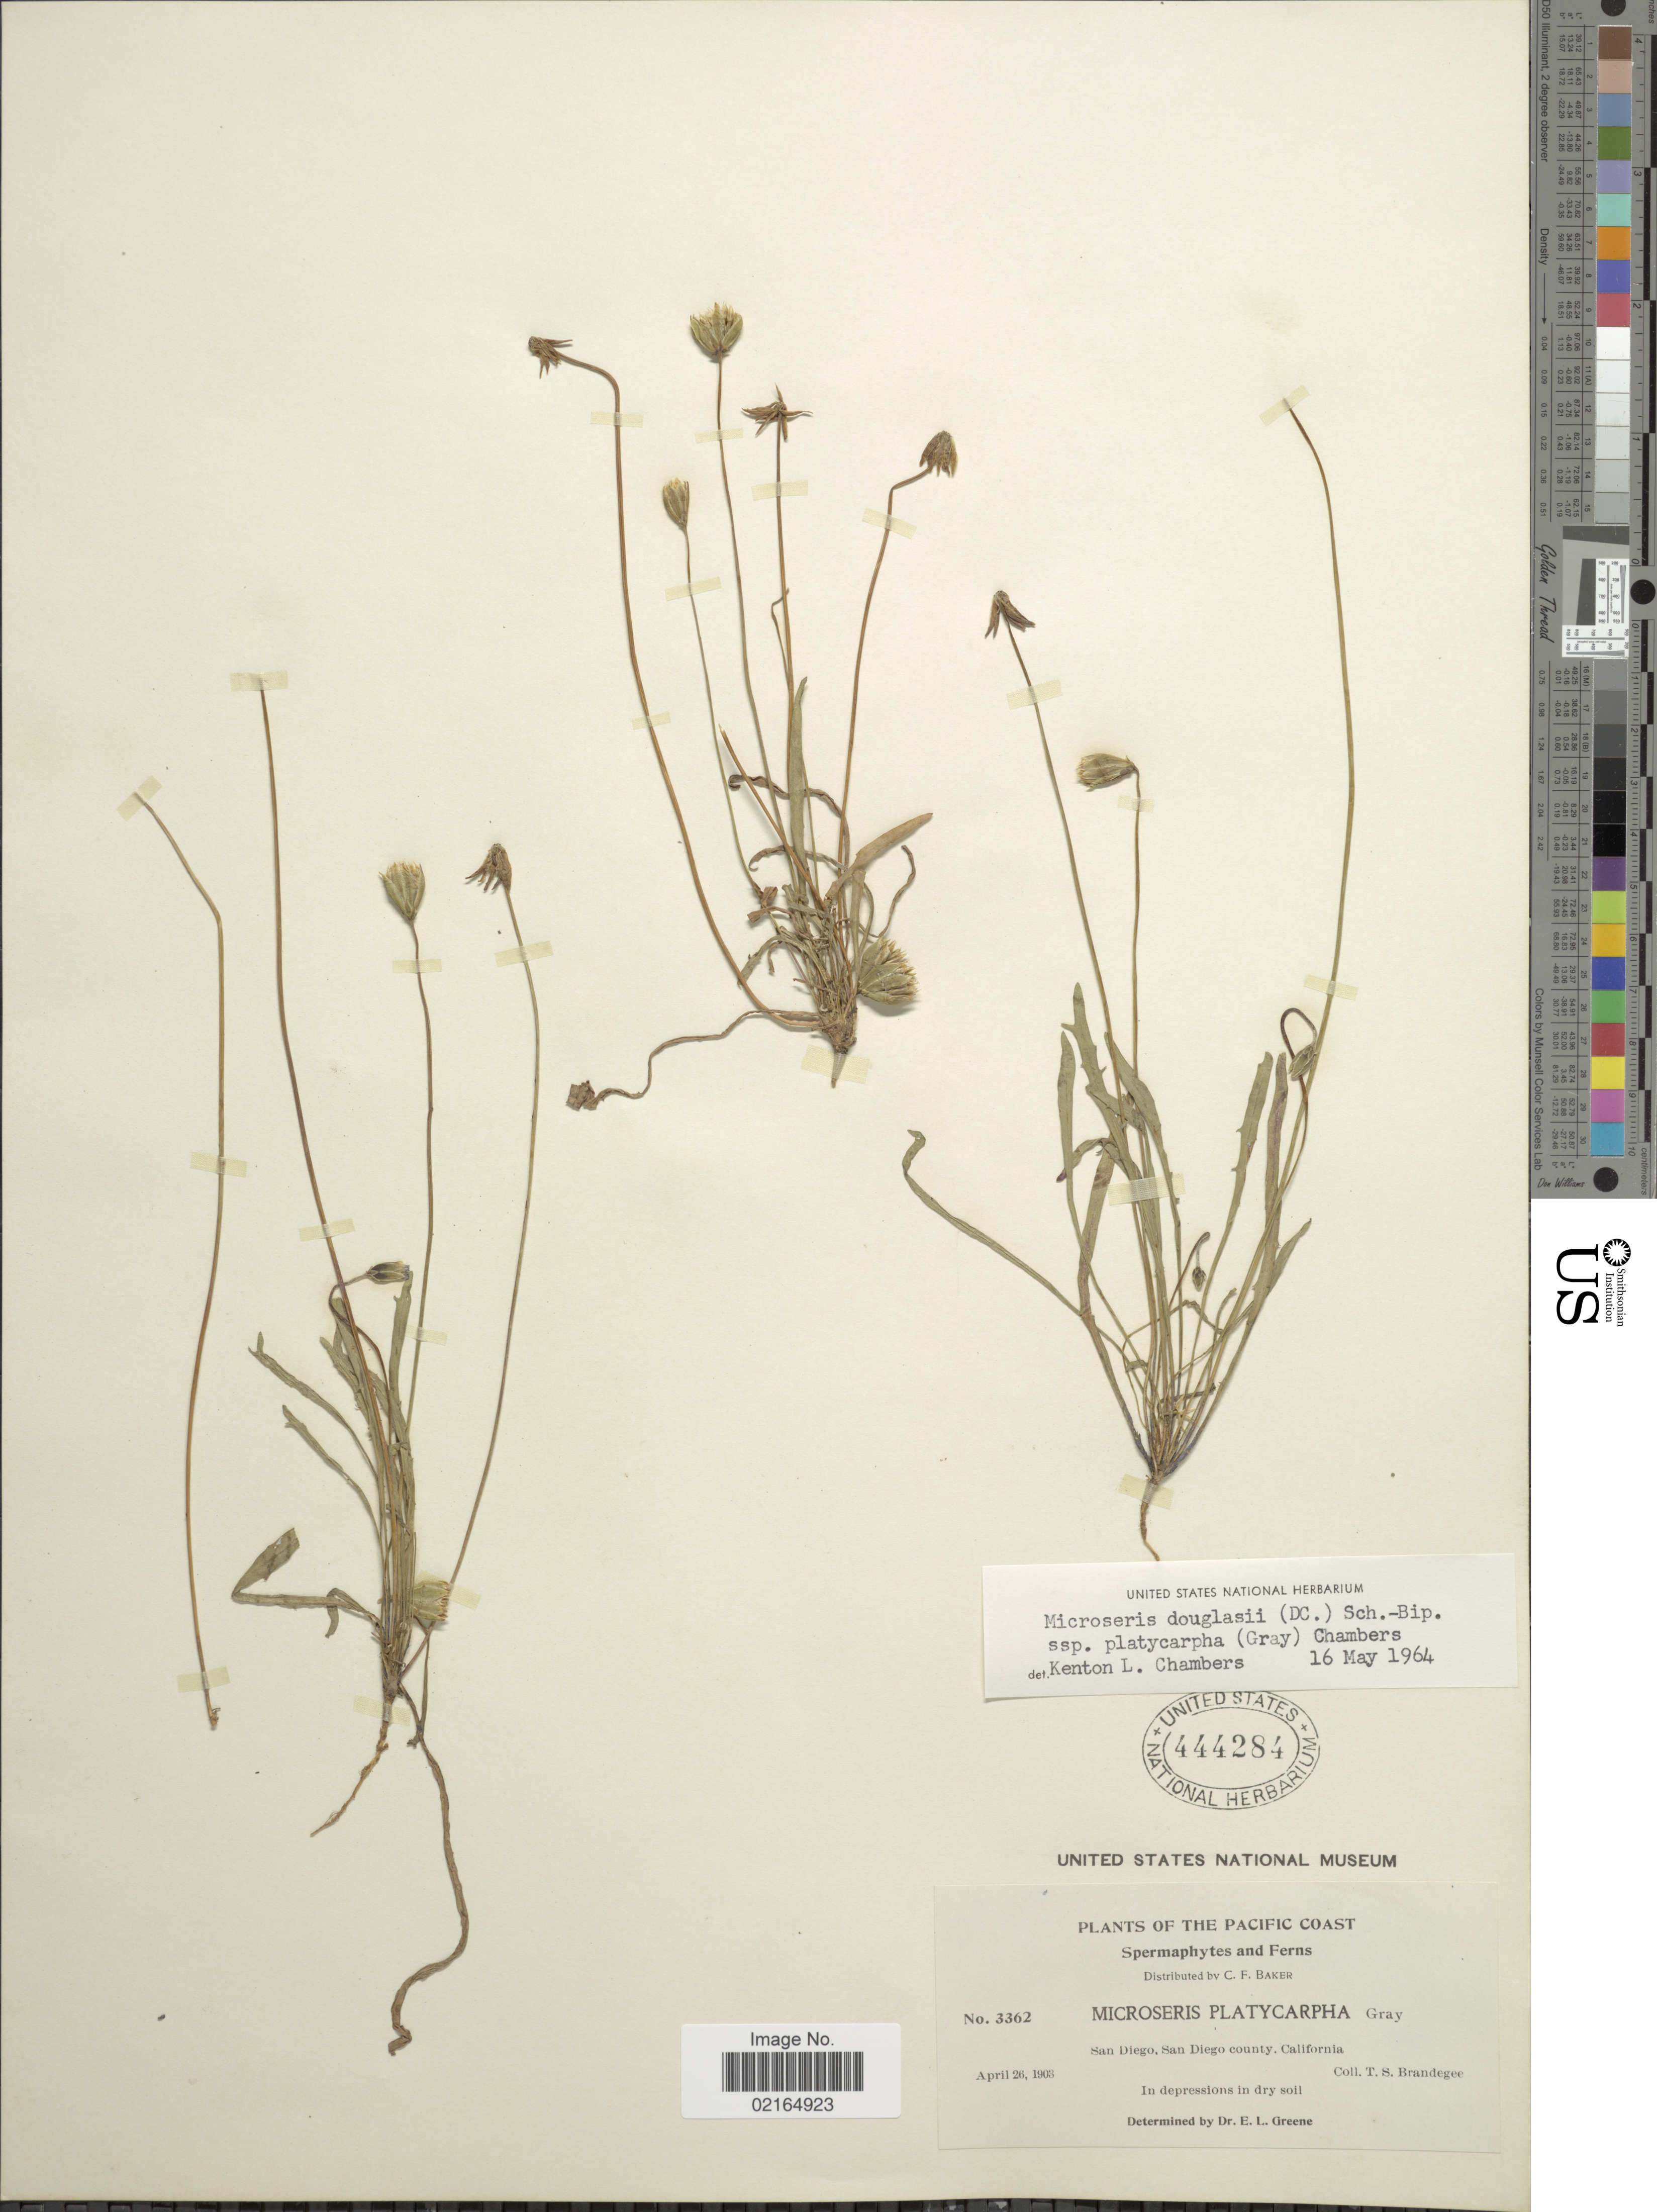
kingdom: Plantae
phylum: Tracheophyta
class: Magnoliopsida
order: Asterales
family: Asteraceae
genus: Microseris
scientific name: Microseris douglasii subsp. platycarpha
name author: (A. Gray) K.L. Chambers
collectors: T. S. Brandegee (herbarium)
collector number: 3362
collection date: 1903-04-26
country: United States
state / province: California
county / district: San Diego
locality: Pacific Coast, San Diego, San Diego County.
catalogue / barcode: US 444284